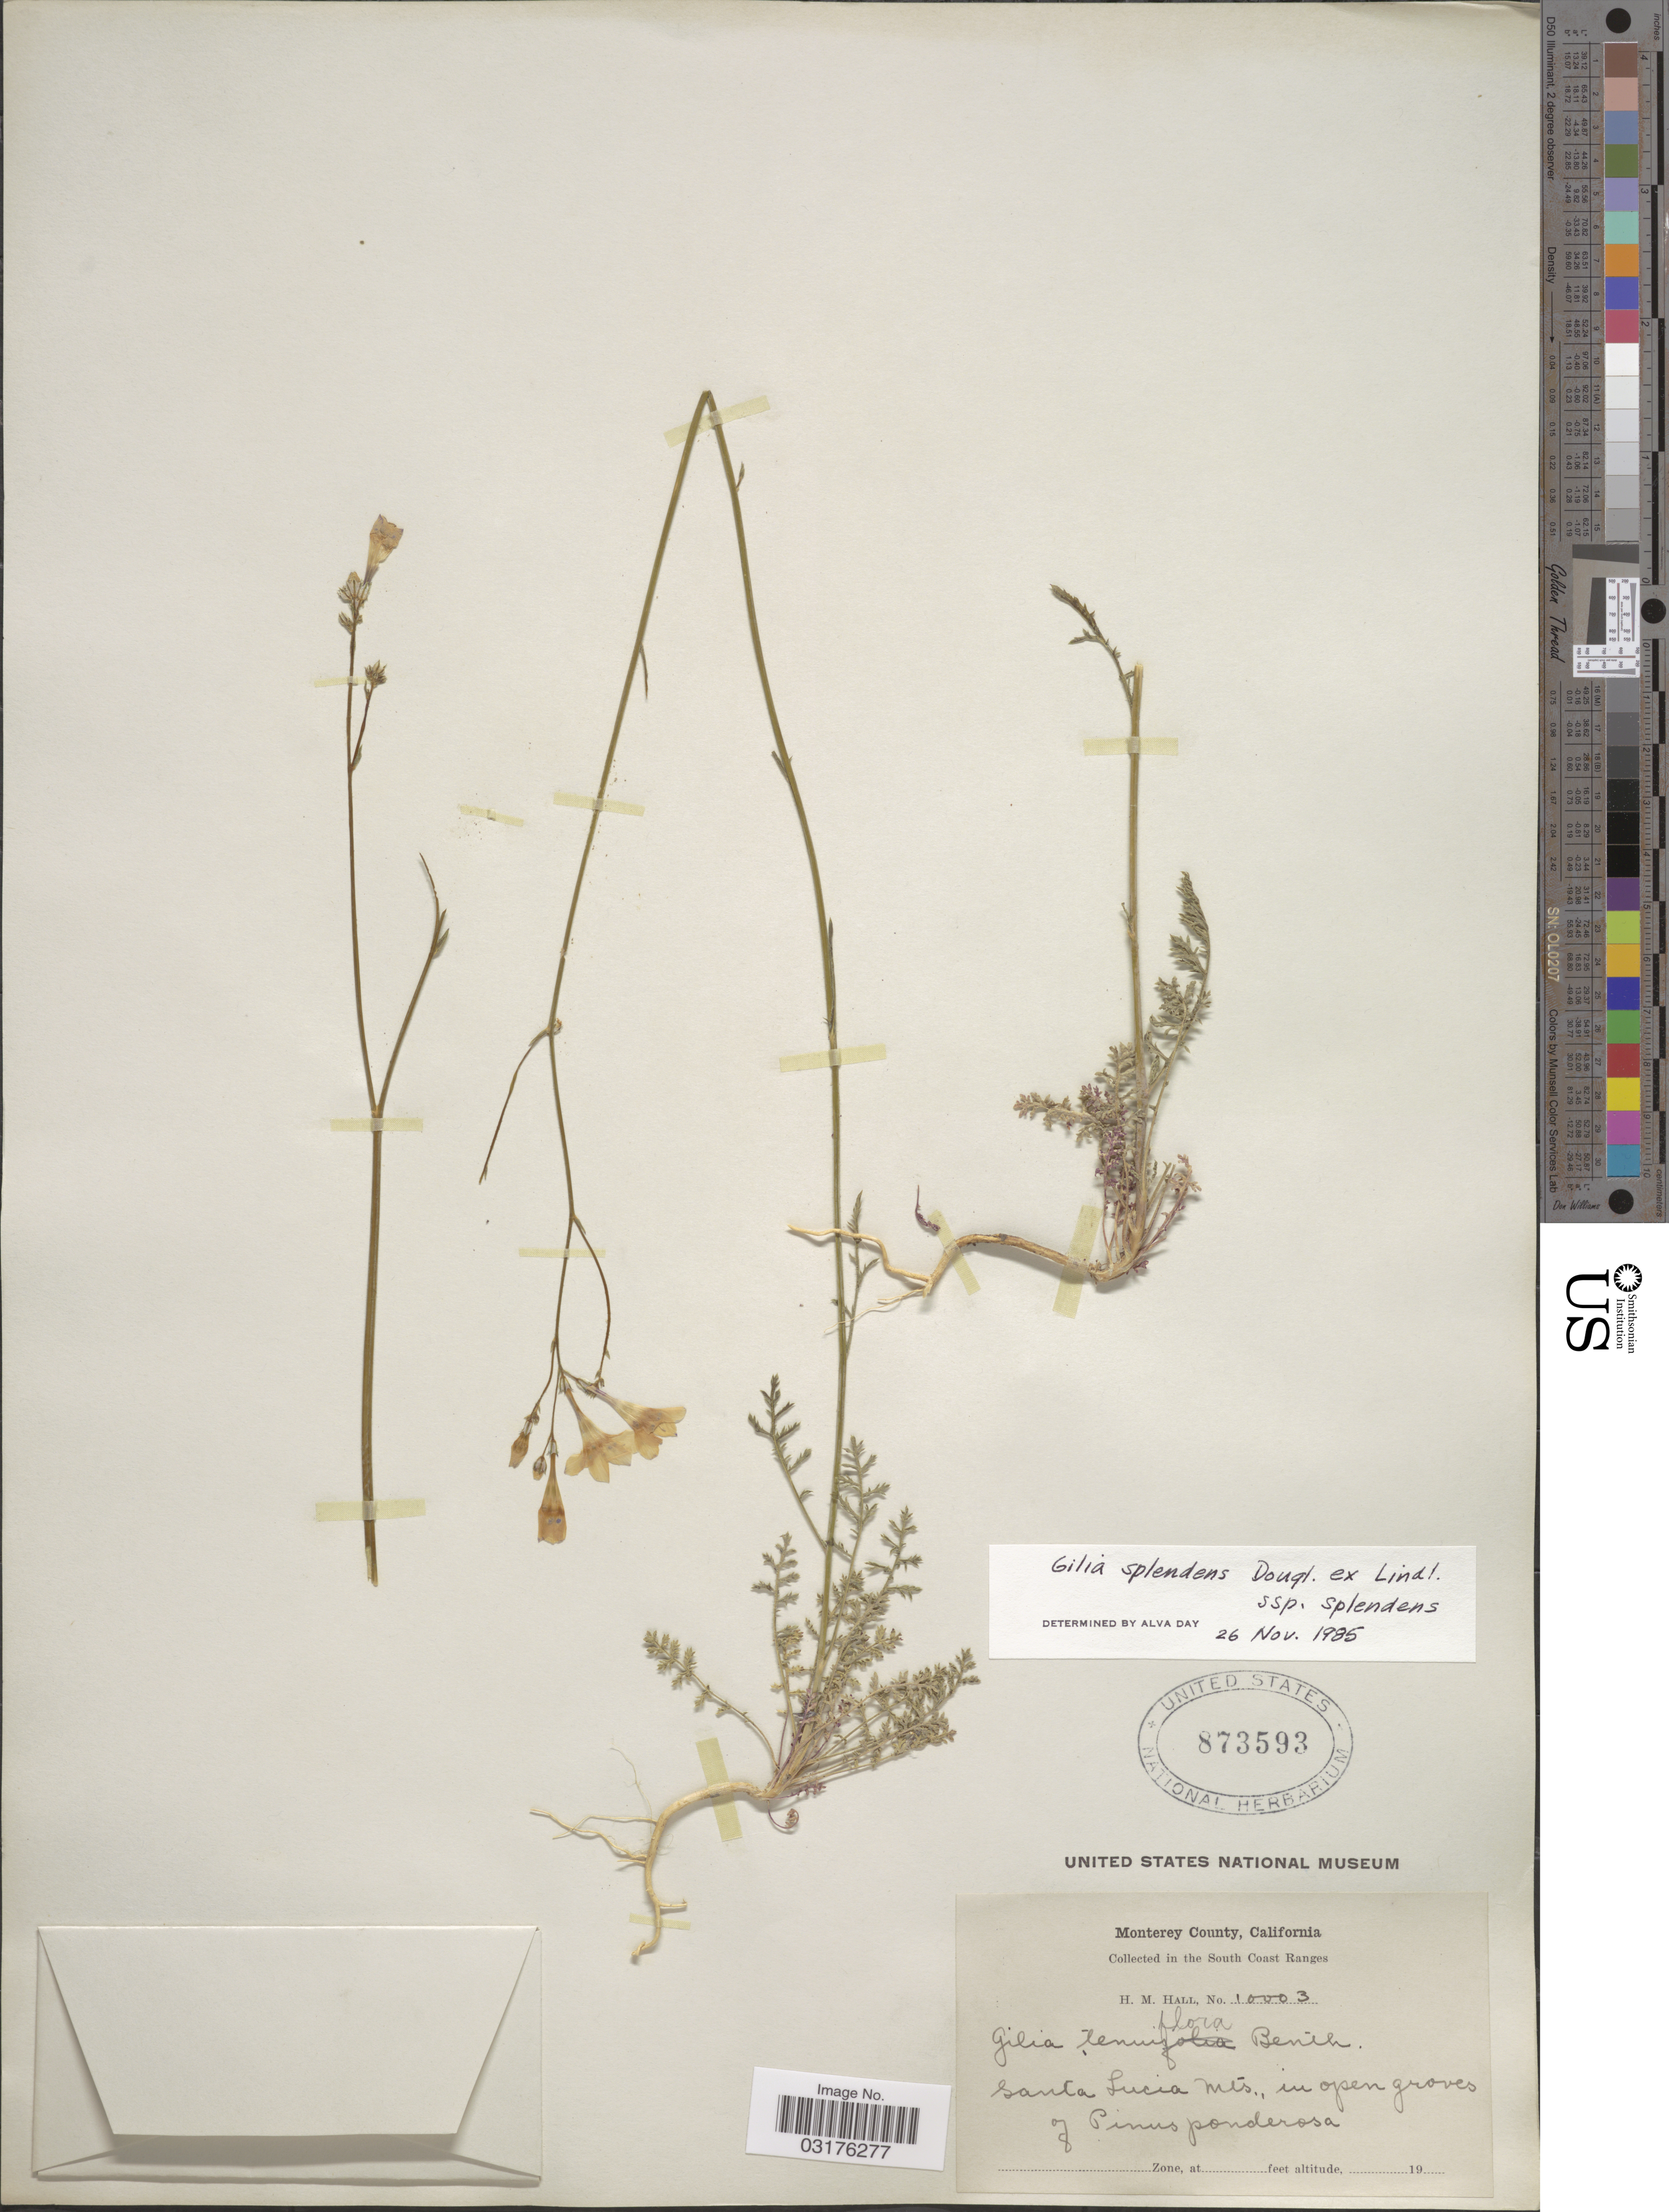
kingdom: Plantae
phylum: Tracheophyta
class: Magnoliopsida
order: Ericales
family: Polemoniaceae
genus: Saltugilia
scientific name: Saltugilia splendens subsp. splendens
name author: (Douglas ex H. Mason & A.D. Grant) L.A. Johnson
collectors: H. M. Hall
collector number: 10003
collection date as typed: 19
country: United States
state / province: California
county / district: Monterey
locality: Monterey County, in the South Coast Ranges, Santa Lucia Mts.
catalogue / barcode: US 873593